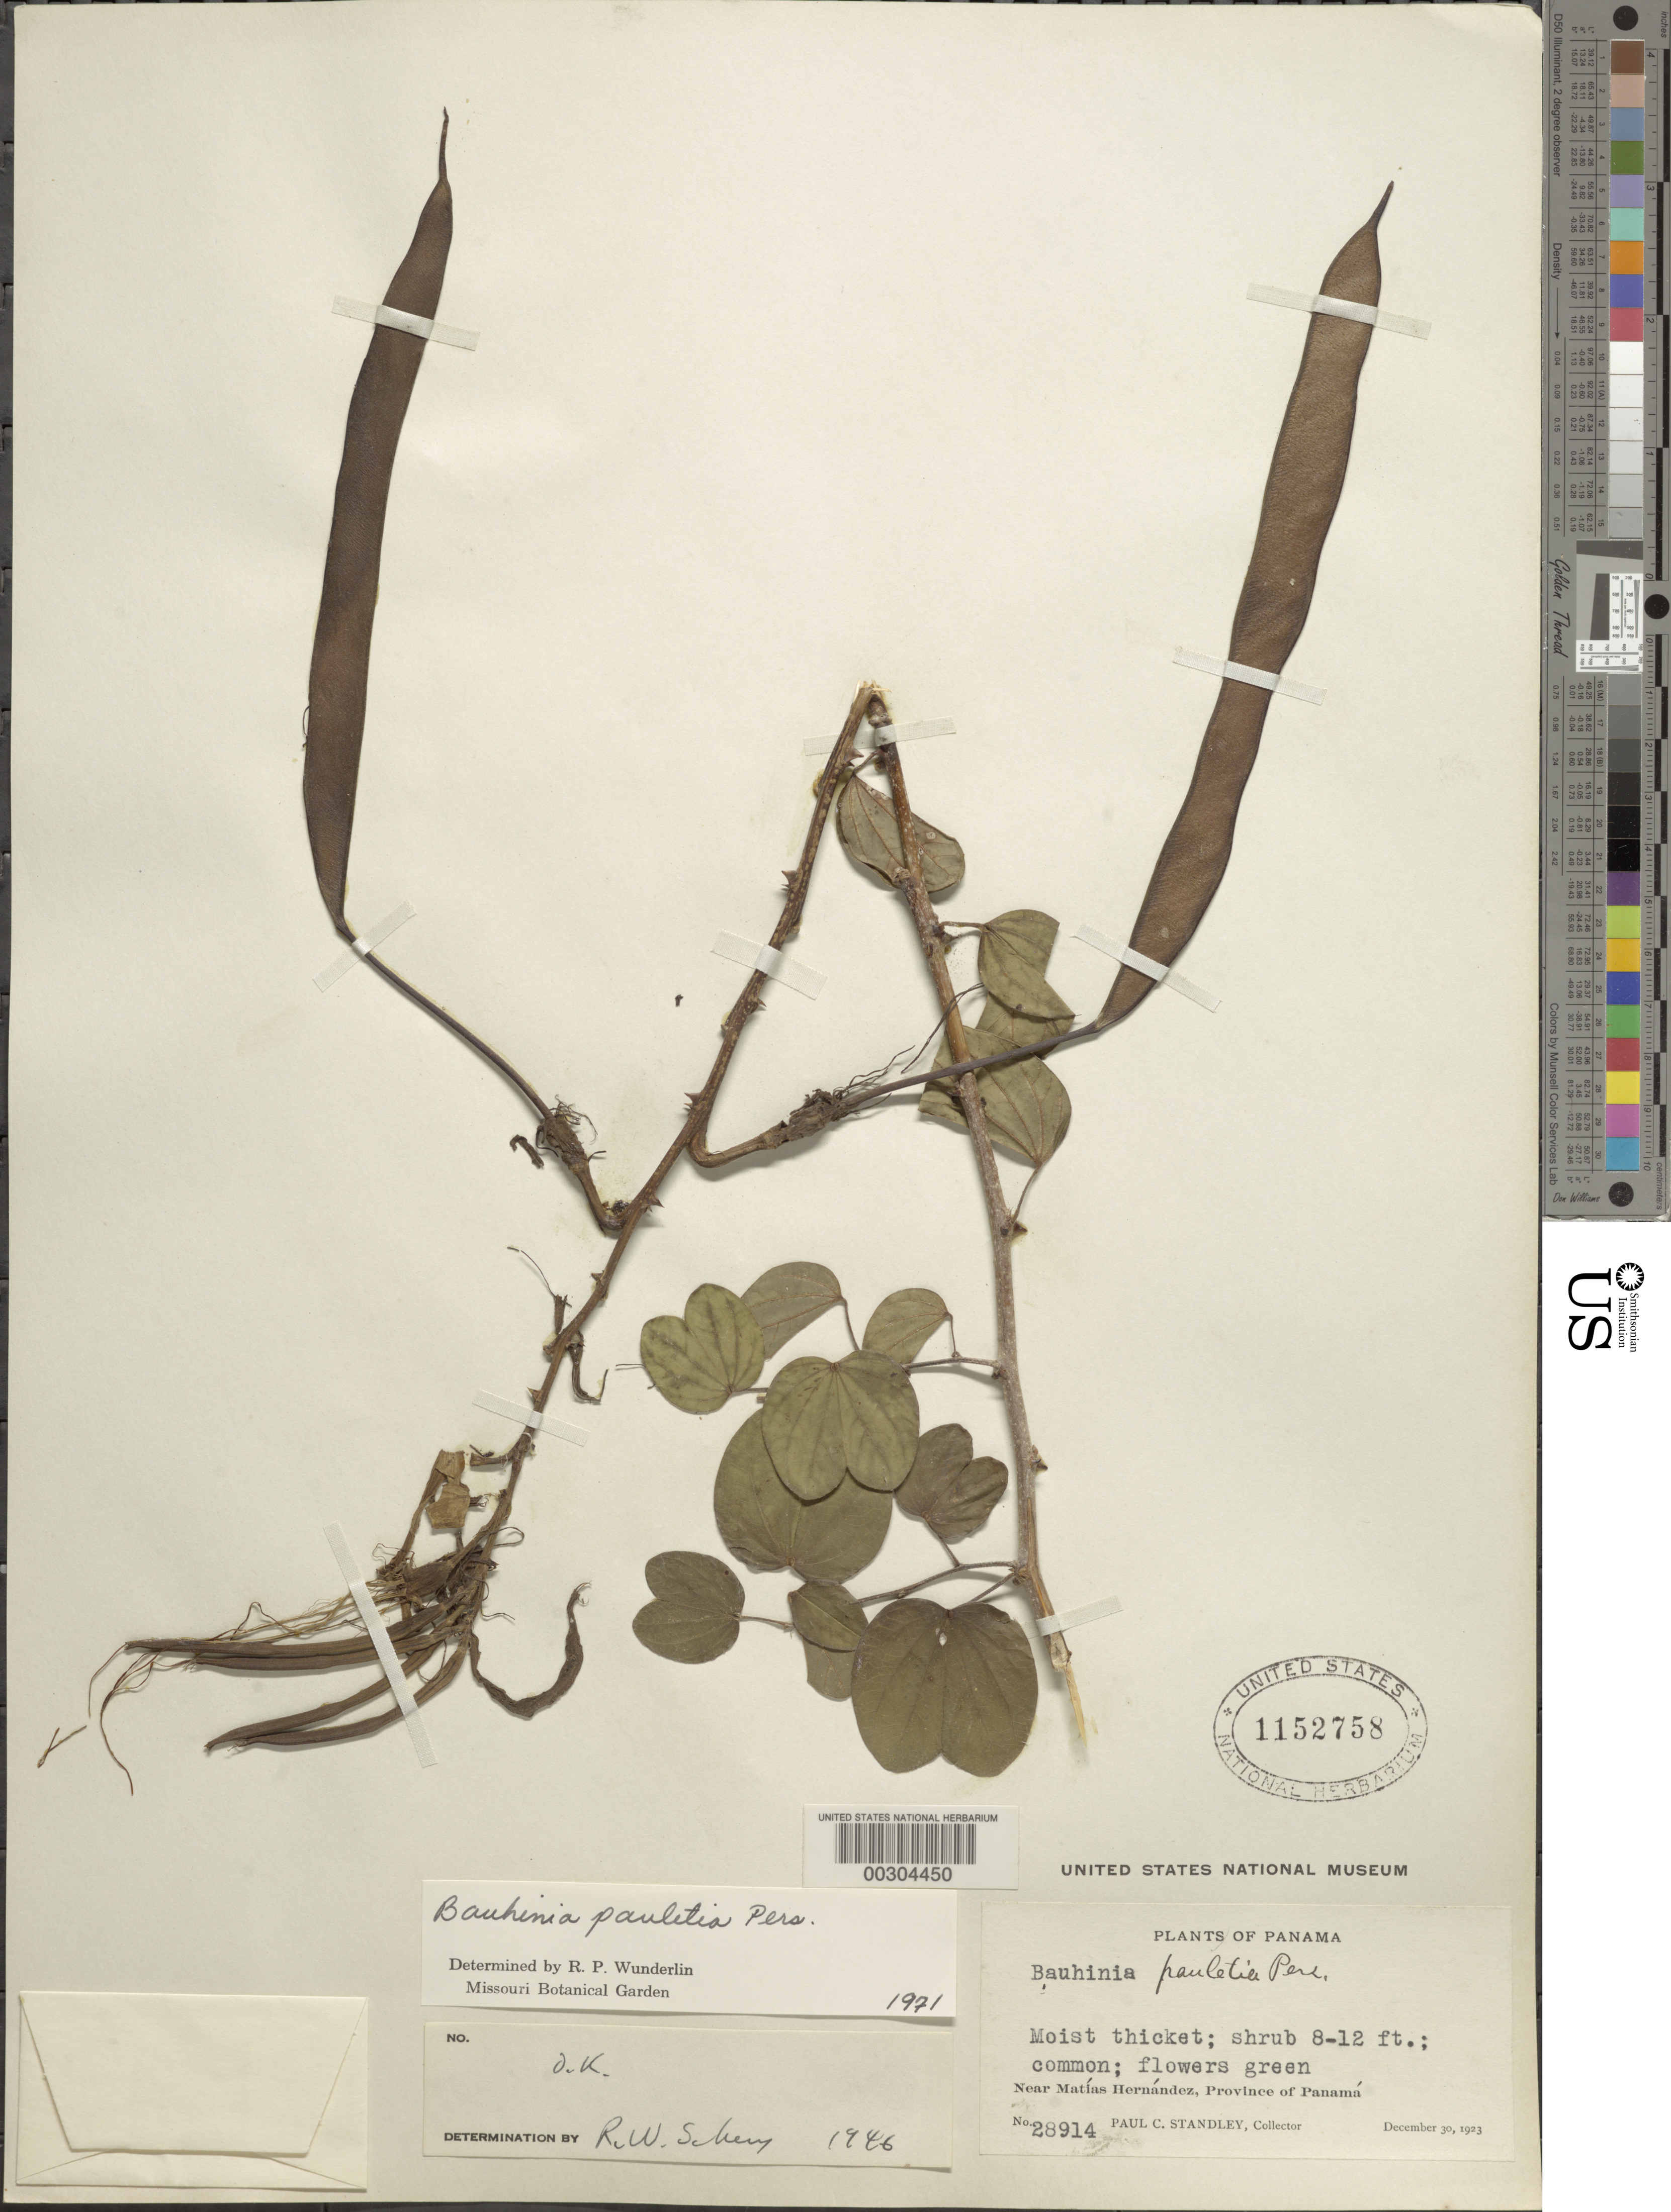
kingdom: Plantae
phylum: Tracheophyta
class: Magnoliopsida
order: Fabales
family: Fabaceae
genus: Bauhinia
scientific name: Bauhinia pauletia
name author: Pers.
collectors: P. C. Standley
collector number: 28914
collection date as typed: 30 Dec 1923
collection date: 1923-12-30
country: Panama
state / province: Panamá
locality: Near Matias Hernandez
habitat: Moist thicket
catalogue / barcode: US 1152758